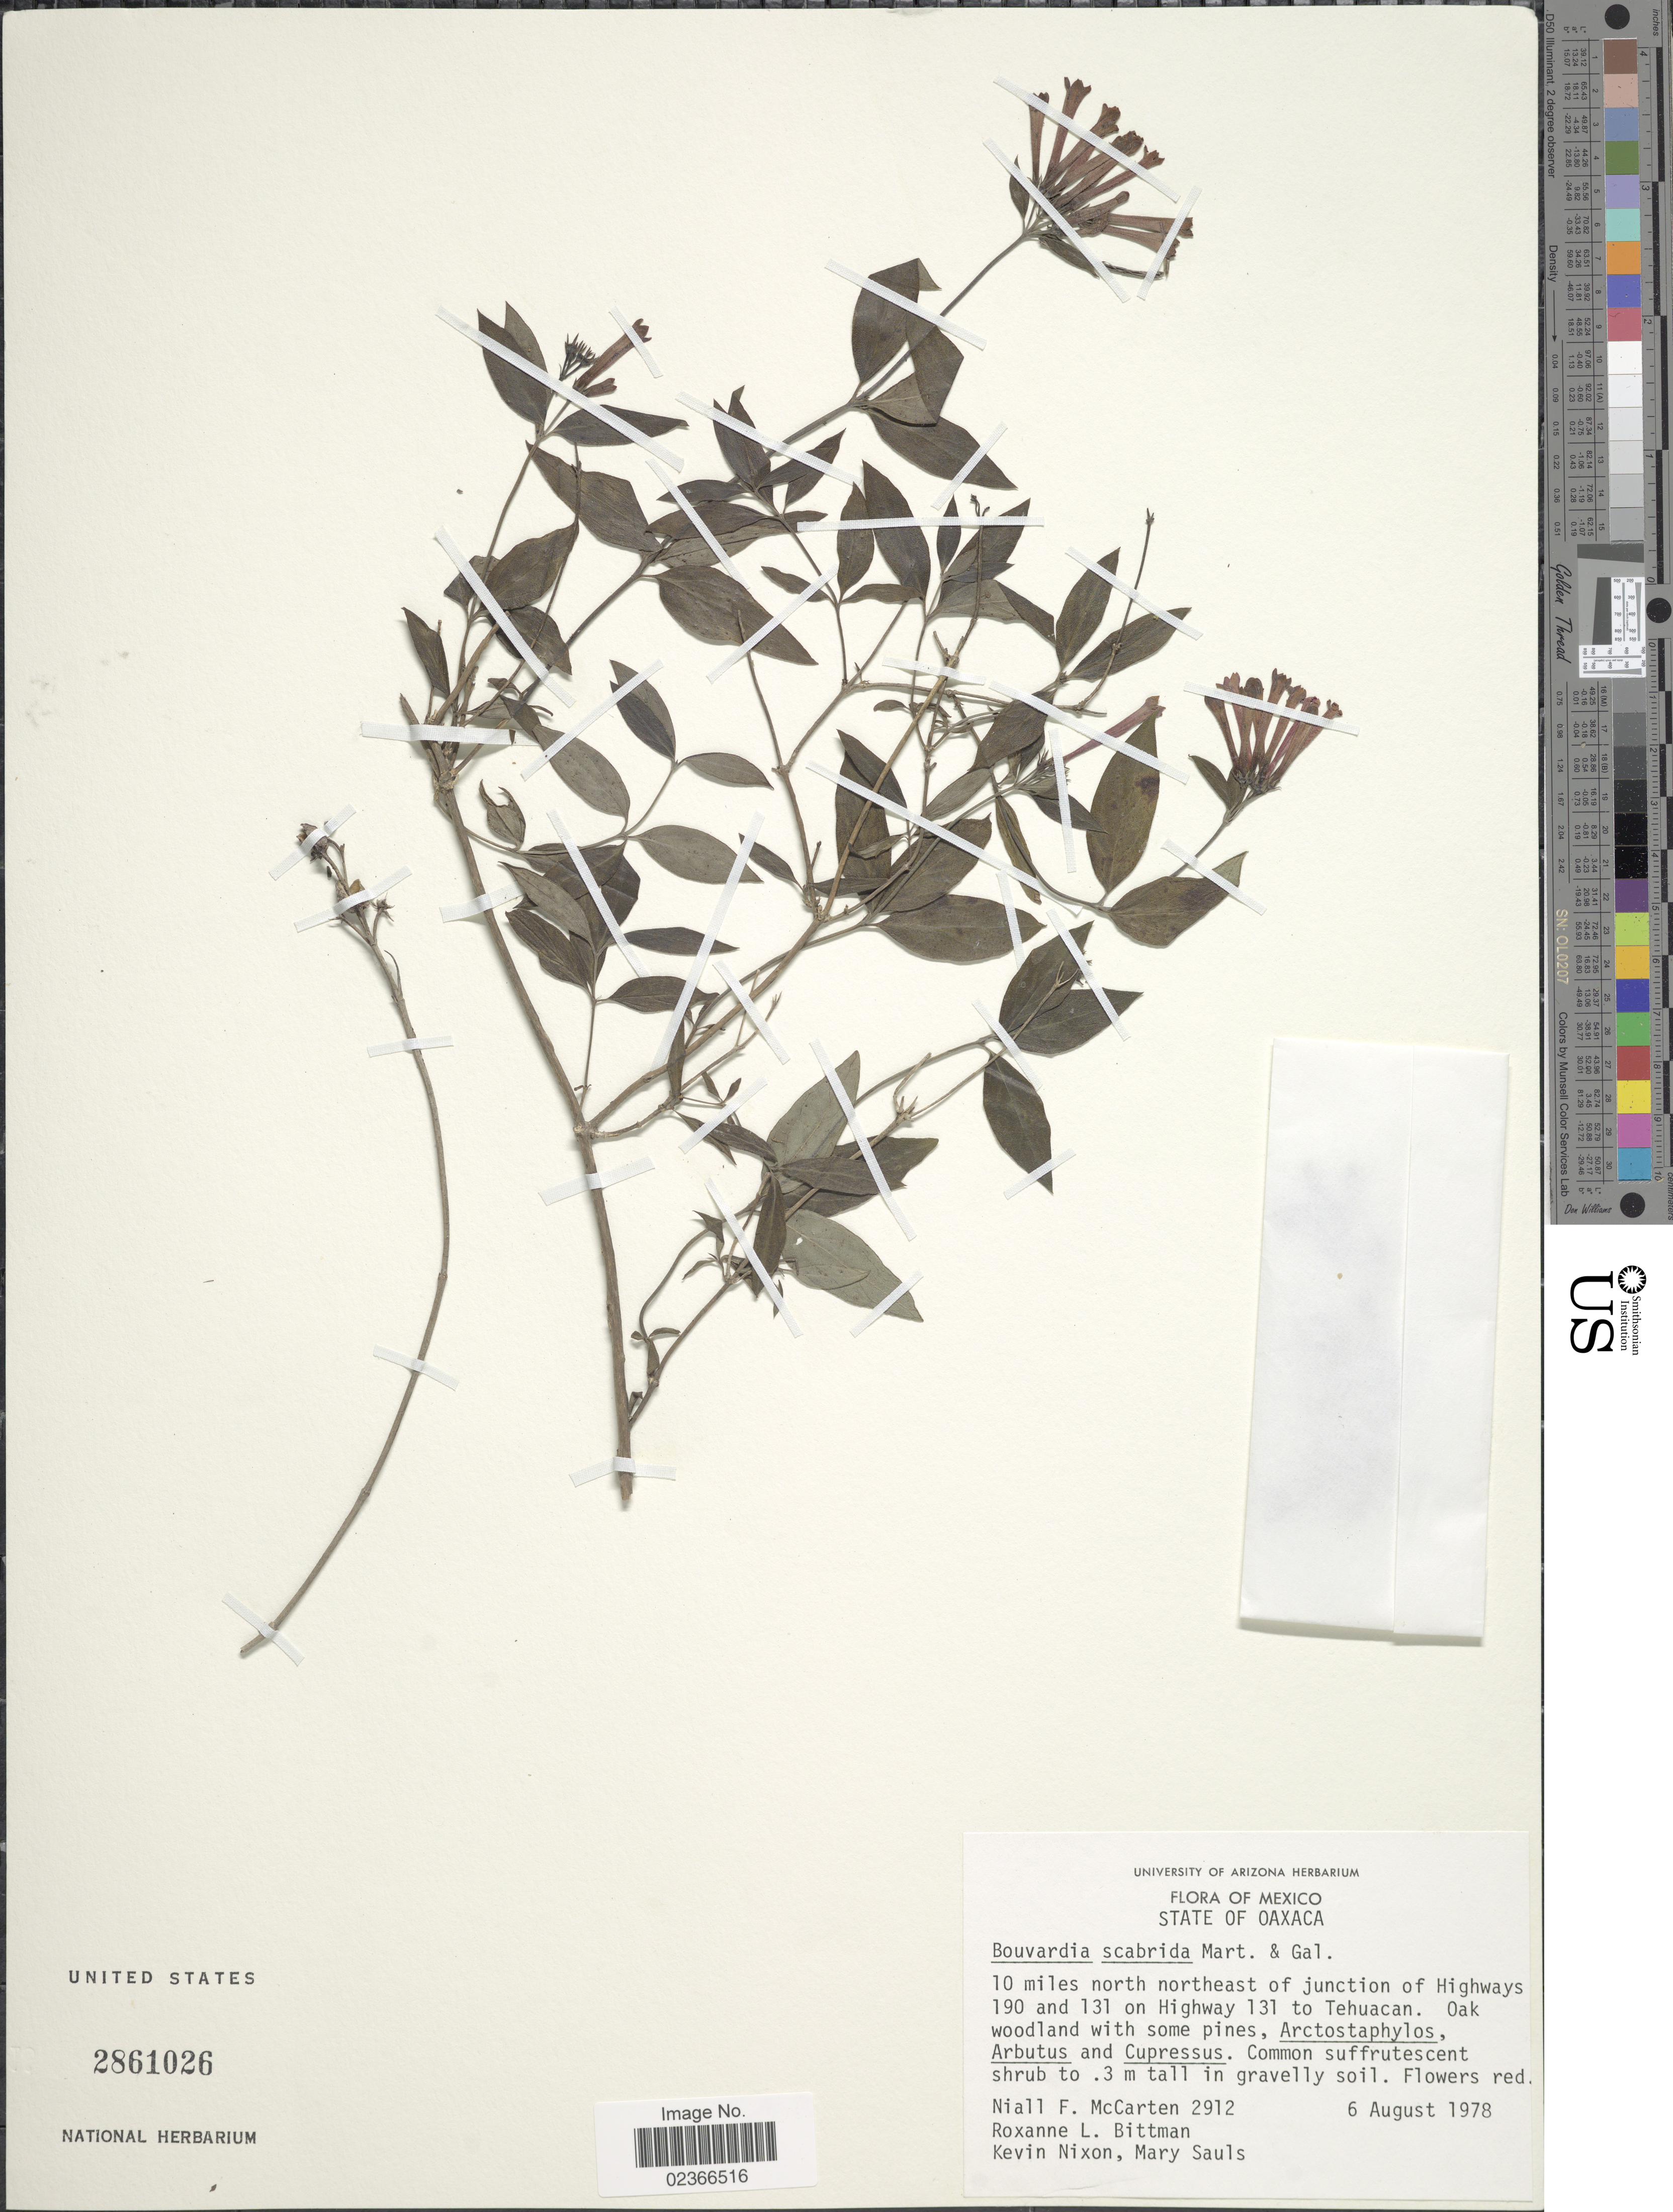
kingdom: Plantae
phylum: Tracheophyta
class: Magnoliopsida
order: Gentianales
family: Rubiaceae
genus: Bouvardia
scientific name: Bouvardia scabra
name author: Hook. & Arn.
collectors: N. McCarten, R. Bittman, K. Nixon & M. Sauls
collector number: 2912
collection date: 1978-08-06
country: Mexico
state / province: Oaxaca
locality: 10 miles north northeast of junction of Highways 190 and 131 on Highway 131 to Tehuacan.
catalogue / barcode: US 2861026